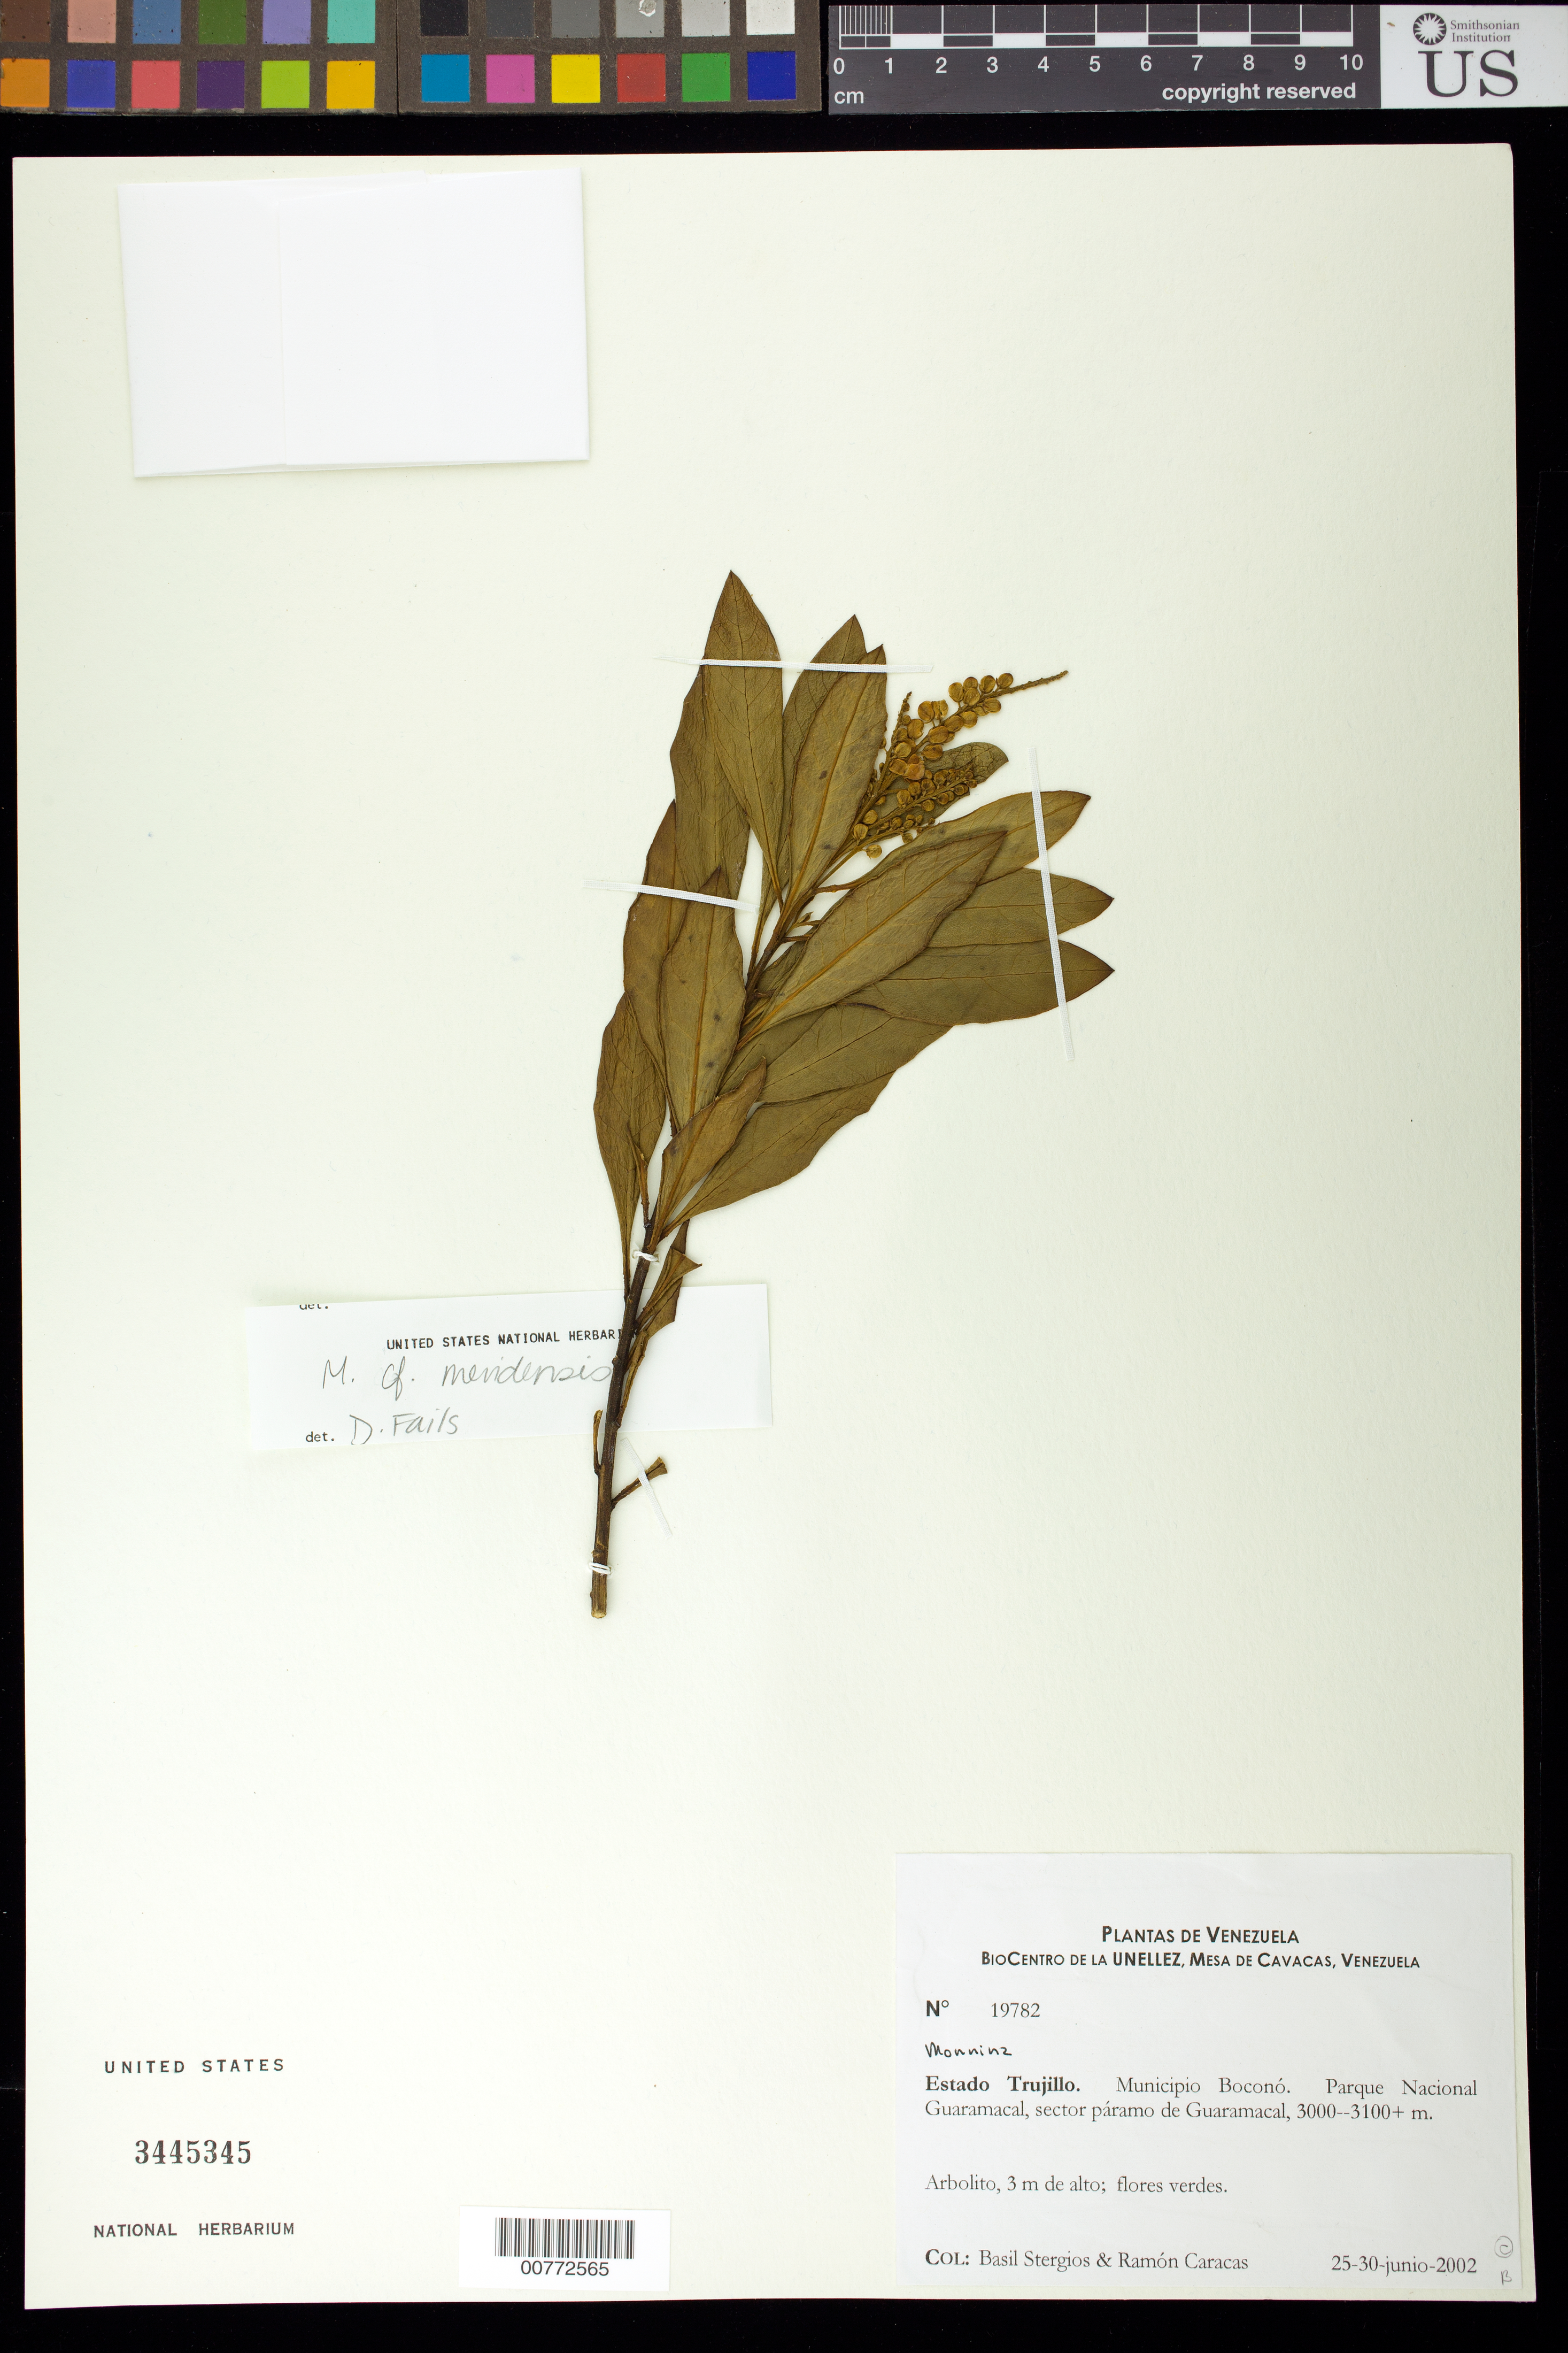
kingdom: Plantae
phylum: Tracheophyta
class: Magnoliopsida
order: Fabales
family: Polygalaceae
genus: Monnina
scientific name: Monnina sp.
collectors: B. G. Stergios & R. Caracas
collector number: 19782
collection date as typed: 25 Jun 2002 to 30 Jun 2002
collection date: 2002-06-25/2002-06-30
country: Venezuela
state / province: Trujillo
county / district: Boconó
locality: Parque Nacional Guaramacal, páramo de Guaramacal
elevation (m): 3000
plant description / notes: PORT, US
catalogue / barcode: US 3445345